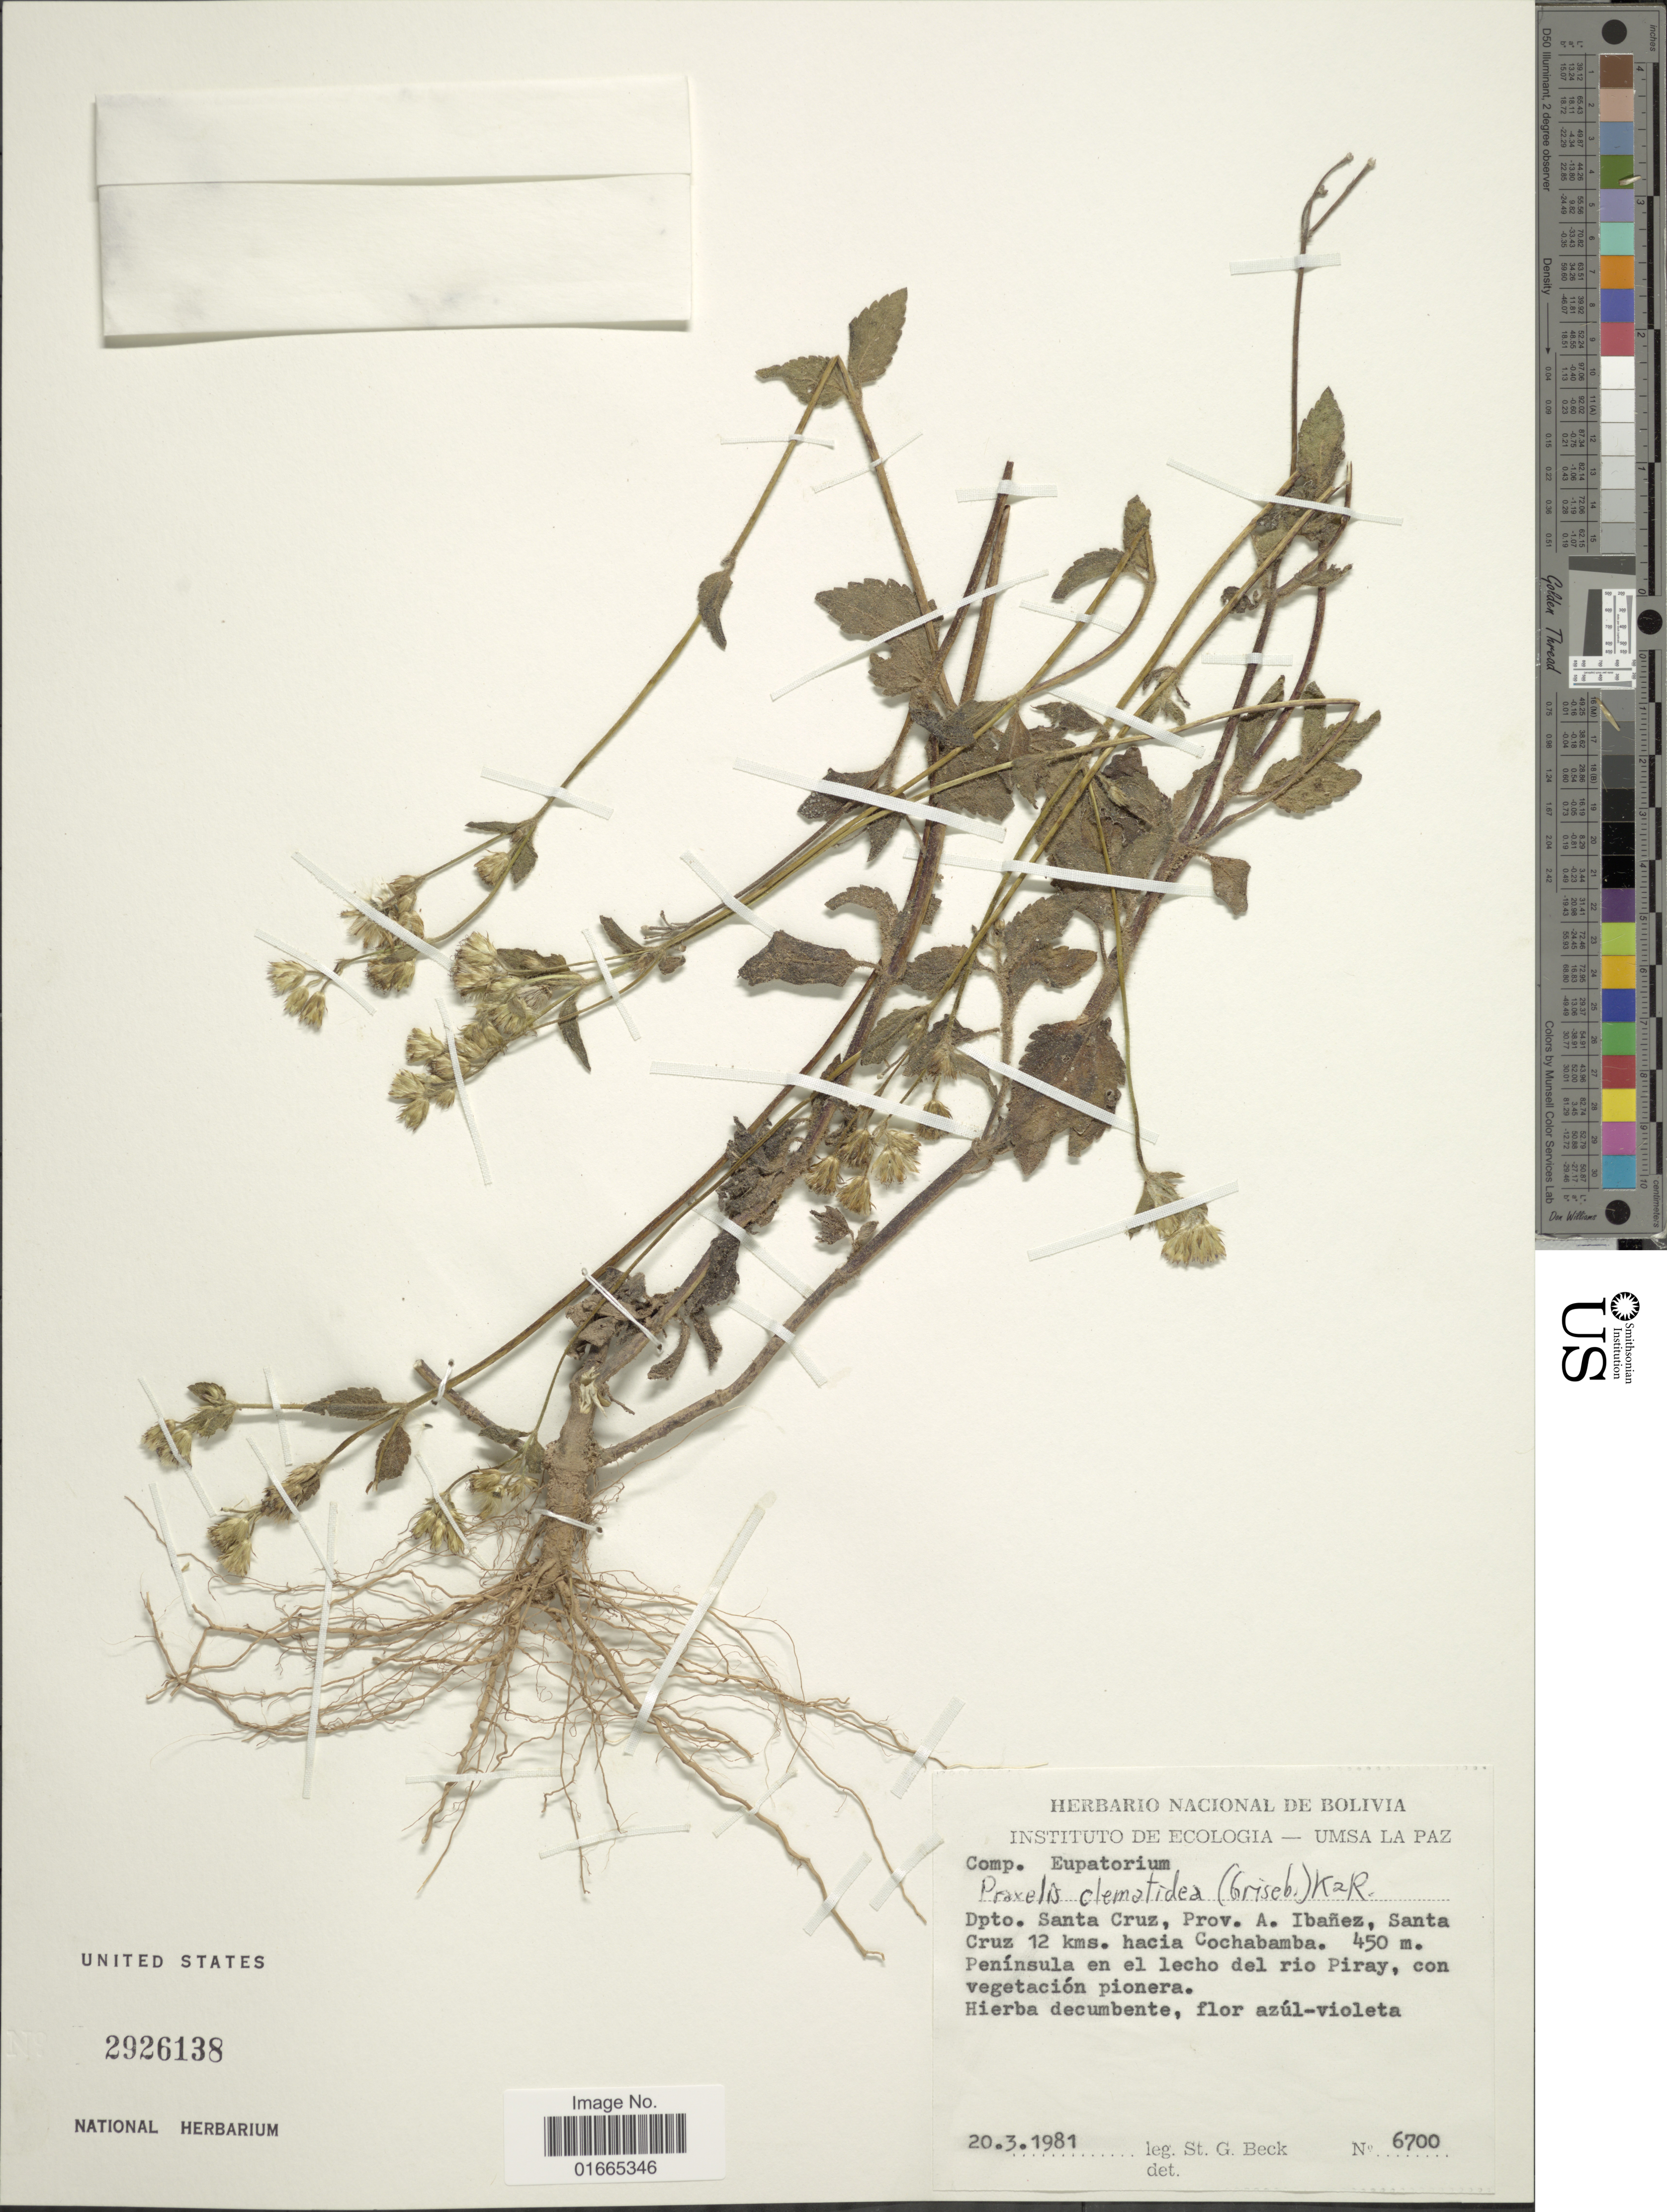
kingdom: Plantae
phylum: Tracheophyta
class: Magnoliopsida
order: Asterales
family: Asteraceae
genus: Praxelis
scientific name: Praxelis clematidea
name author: (Griseb.) R.M. King & H. Rob.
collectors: S. G. Beck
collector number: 6700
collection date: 1981-03-20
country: Bolivia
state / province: Santa Cruz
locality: Dpto. Santa Cruz, Prov. A. Ibañez, Santa Cruz 12 kms. hacia Cochabamba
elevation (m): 450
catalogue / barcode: US 2926138